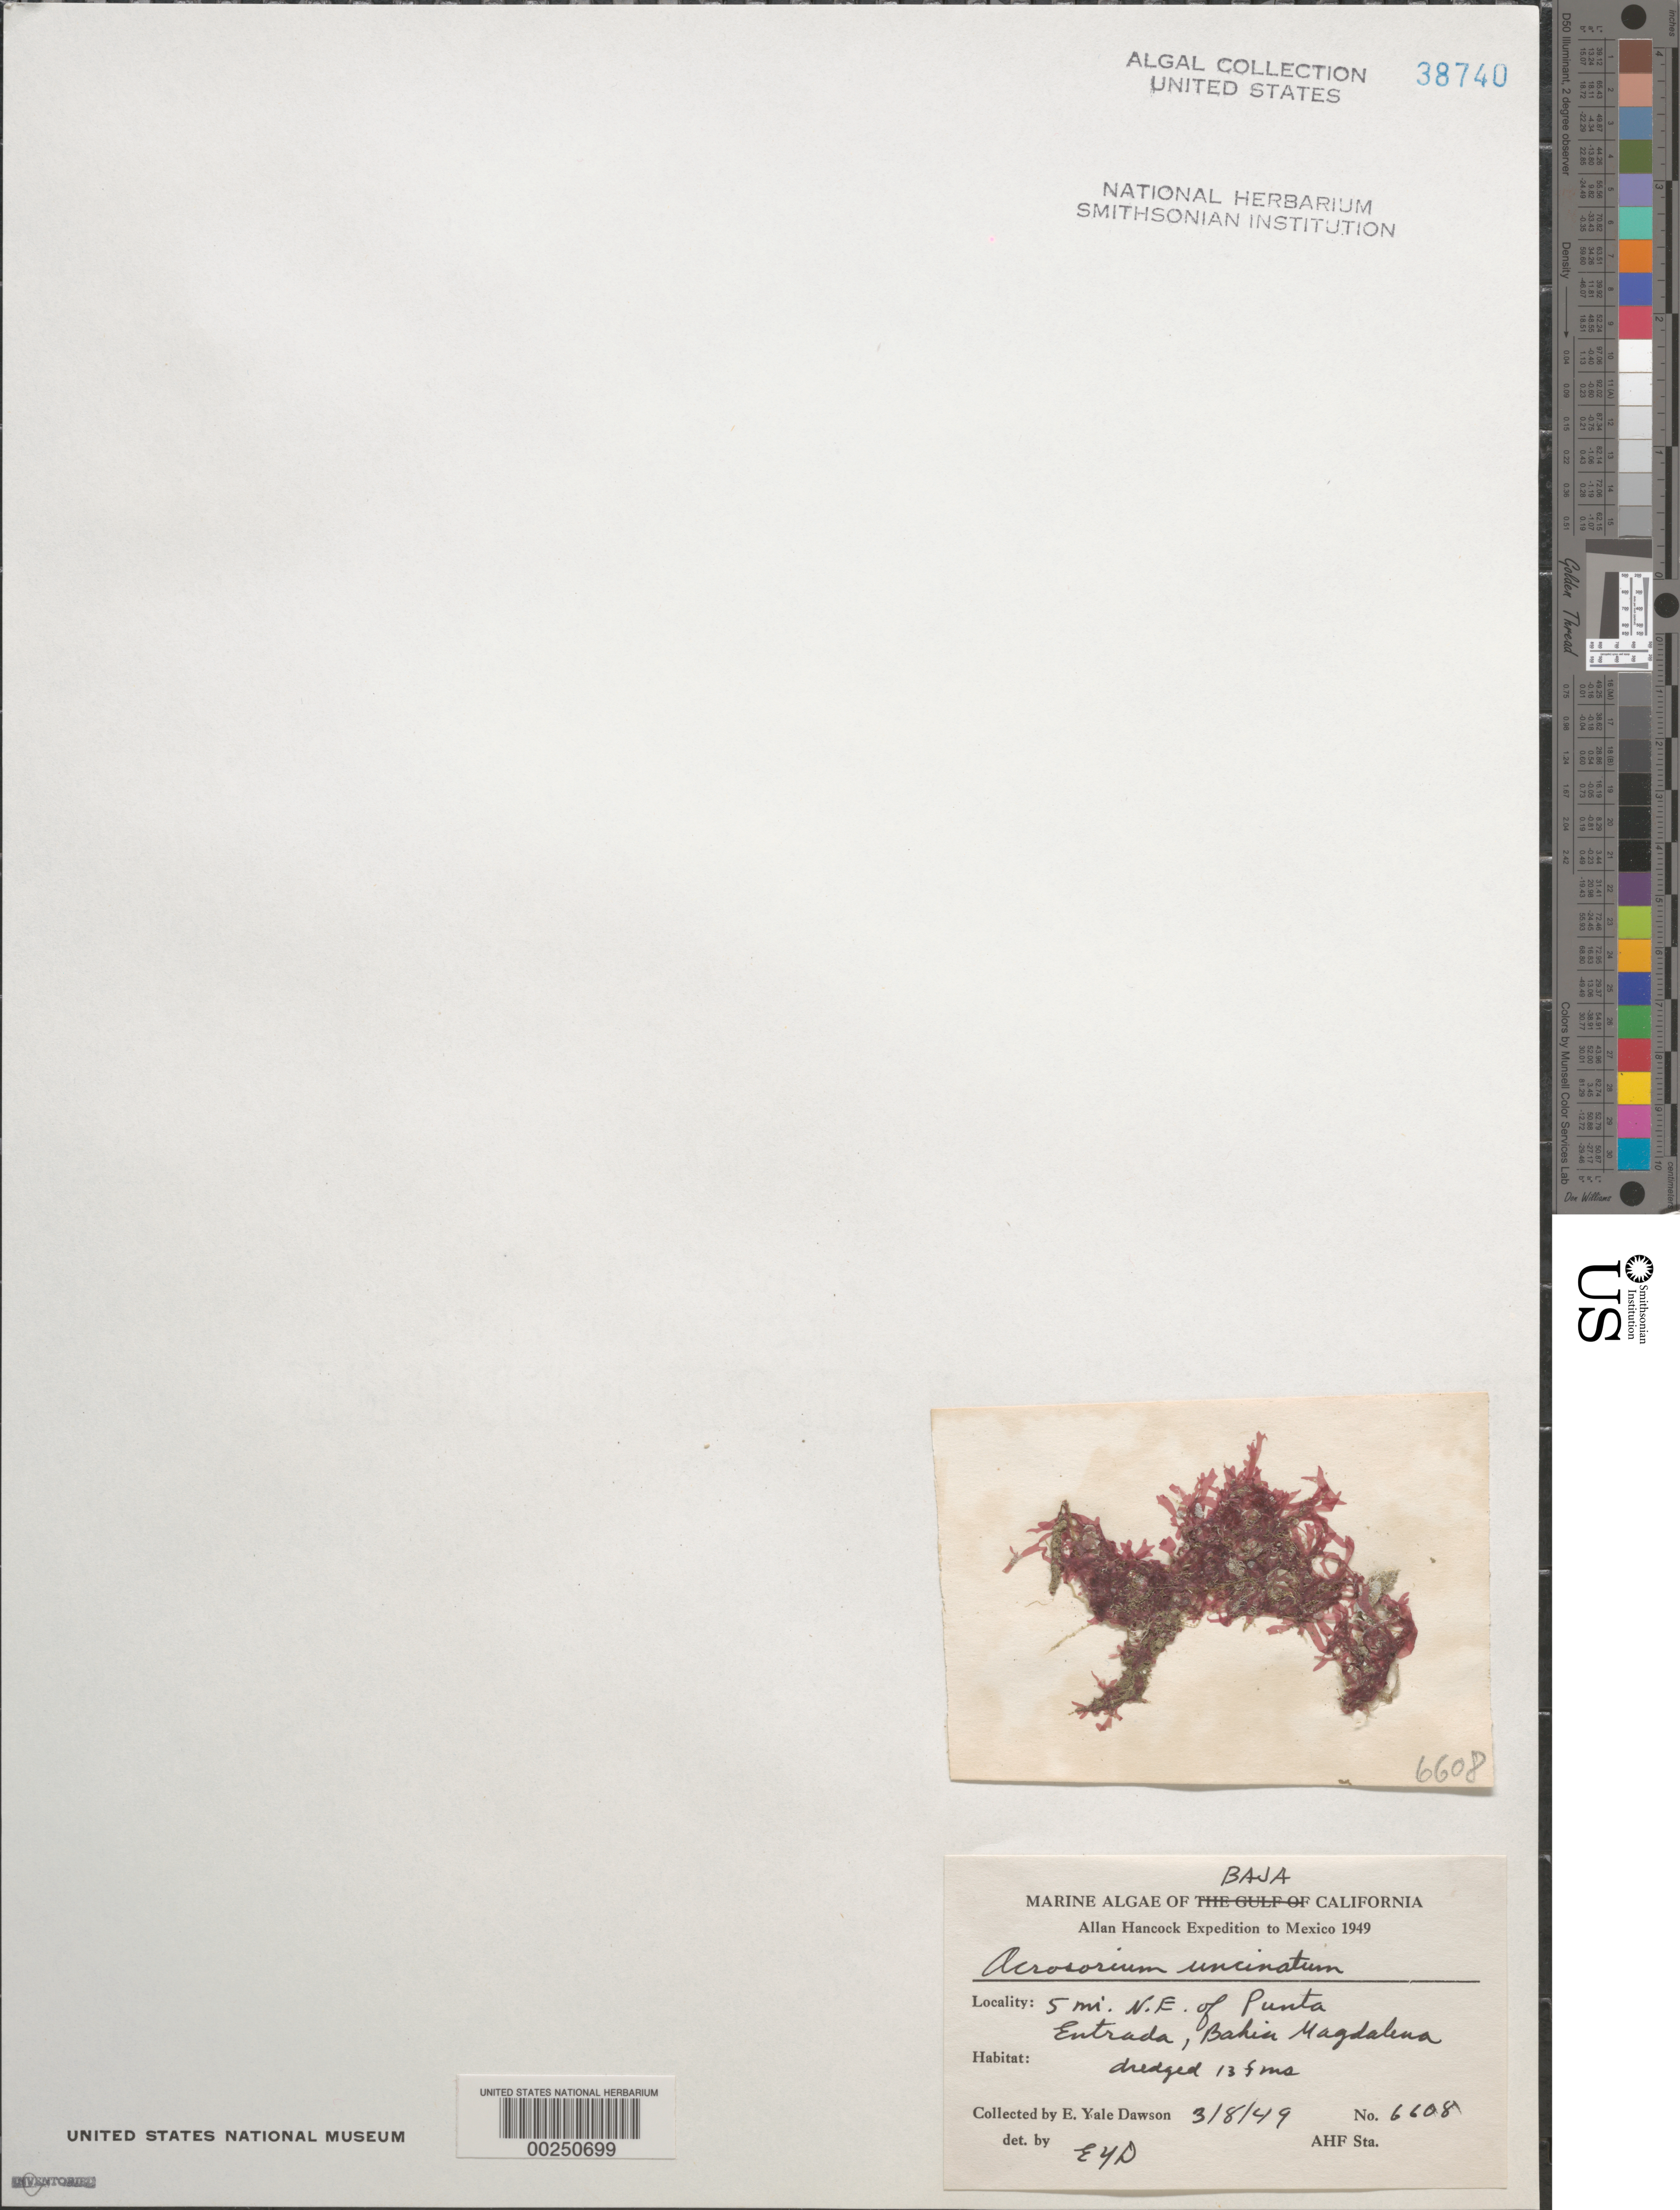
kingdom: Plantae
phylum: Rhodophyta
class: Florideophyceae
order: Ceramiales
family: Delesseriaceae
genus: Cryptopleura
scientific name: Cryptopleura ramosa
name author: (Huds.) L.M. Newton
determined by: Algae name updating Project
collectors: E. Y. Dawson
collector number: EYD 6608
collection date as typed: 08 Mar 1949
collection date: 1949-03-08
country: Mexico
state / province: Baja California Sur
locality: Bahia Magdalena, 5 miles northeast of Punta Entrada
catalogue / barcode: US 38740